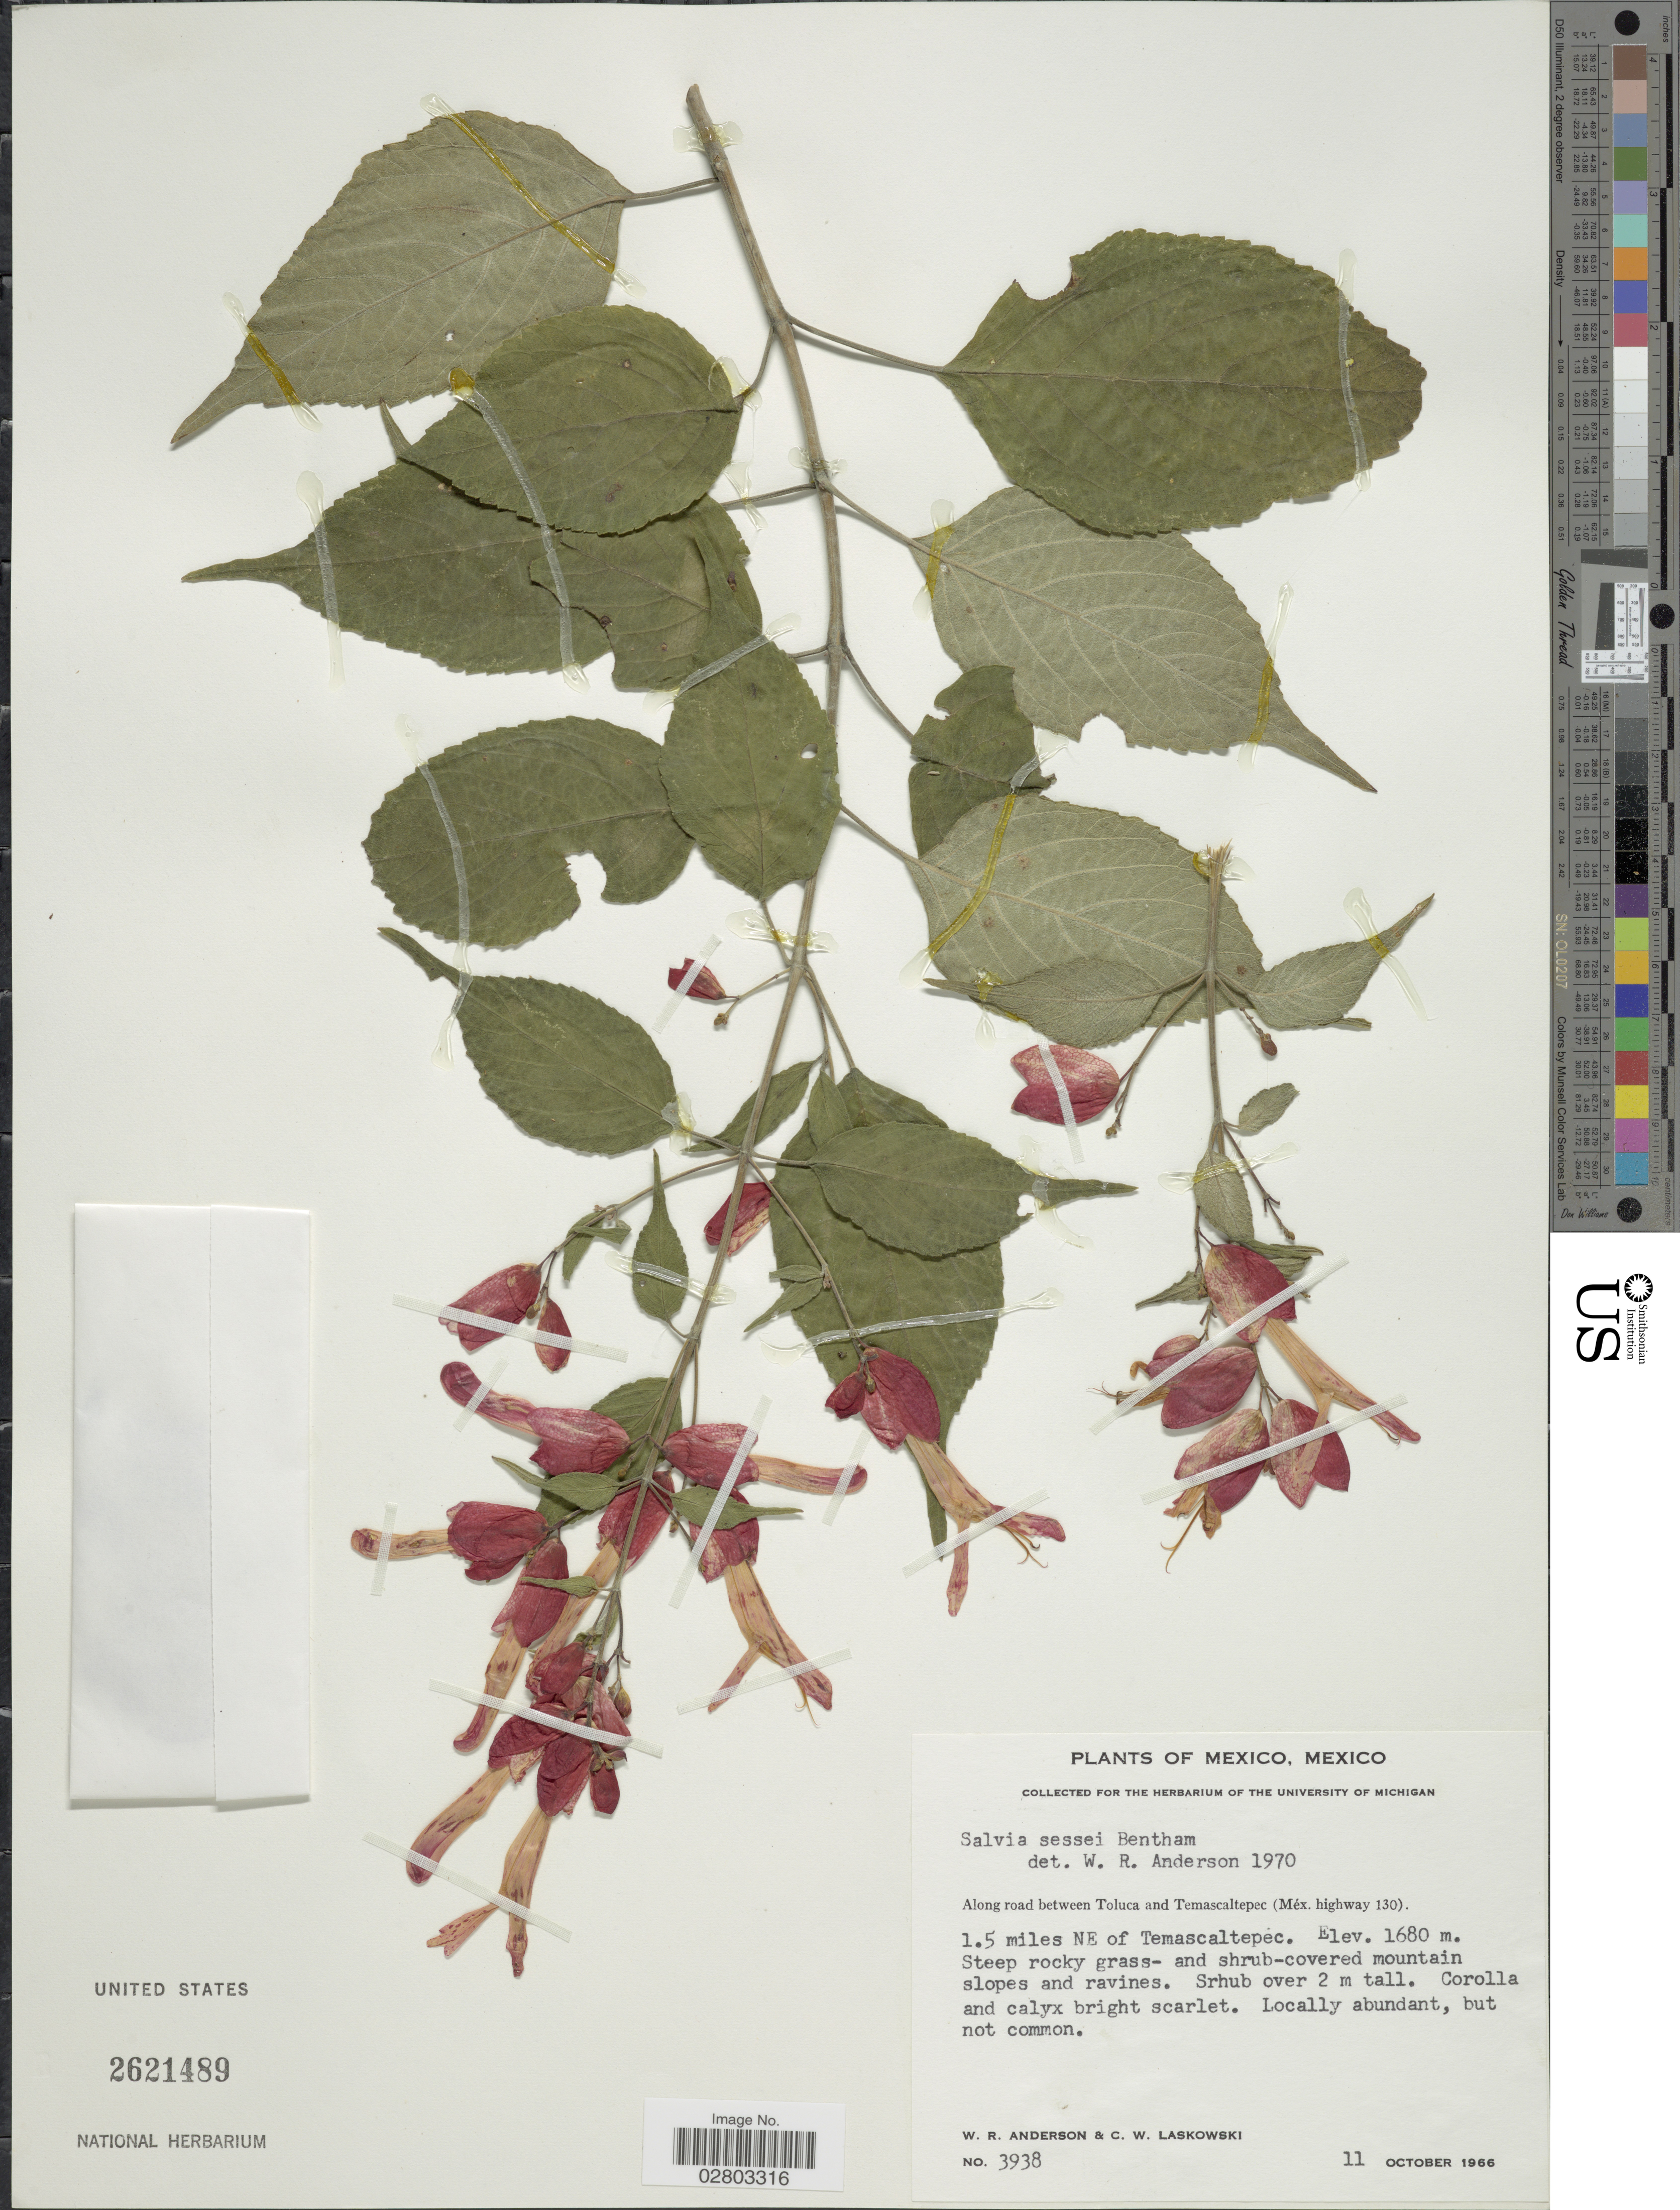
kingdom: Plantae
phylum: Tracheophyta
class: Magnoliopsida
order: Lamiales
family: Lamiaceae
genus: Salvia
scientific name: Salvia sessei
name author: Benth.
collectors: W. Anderson & C. Laskowski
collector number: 3938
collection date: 1966-10-11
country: Mexico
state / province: México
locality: Along road between Toluca and Temascaltepec (Méx. highway 130), 1.5 miles NE of Temascaltepec.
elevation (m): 1680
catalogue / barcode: US 2621489